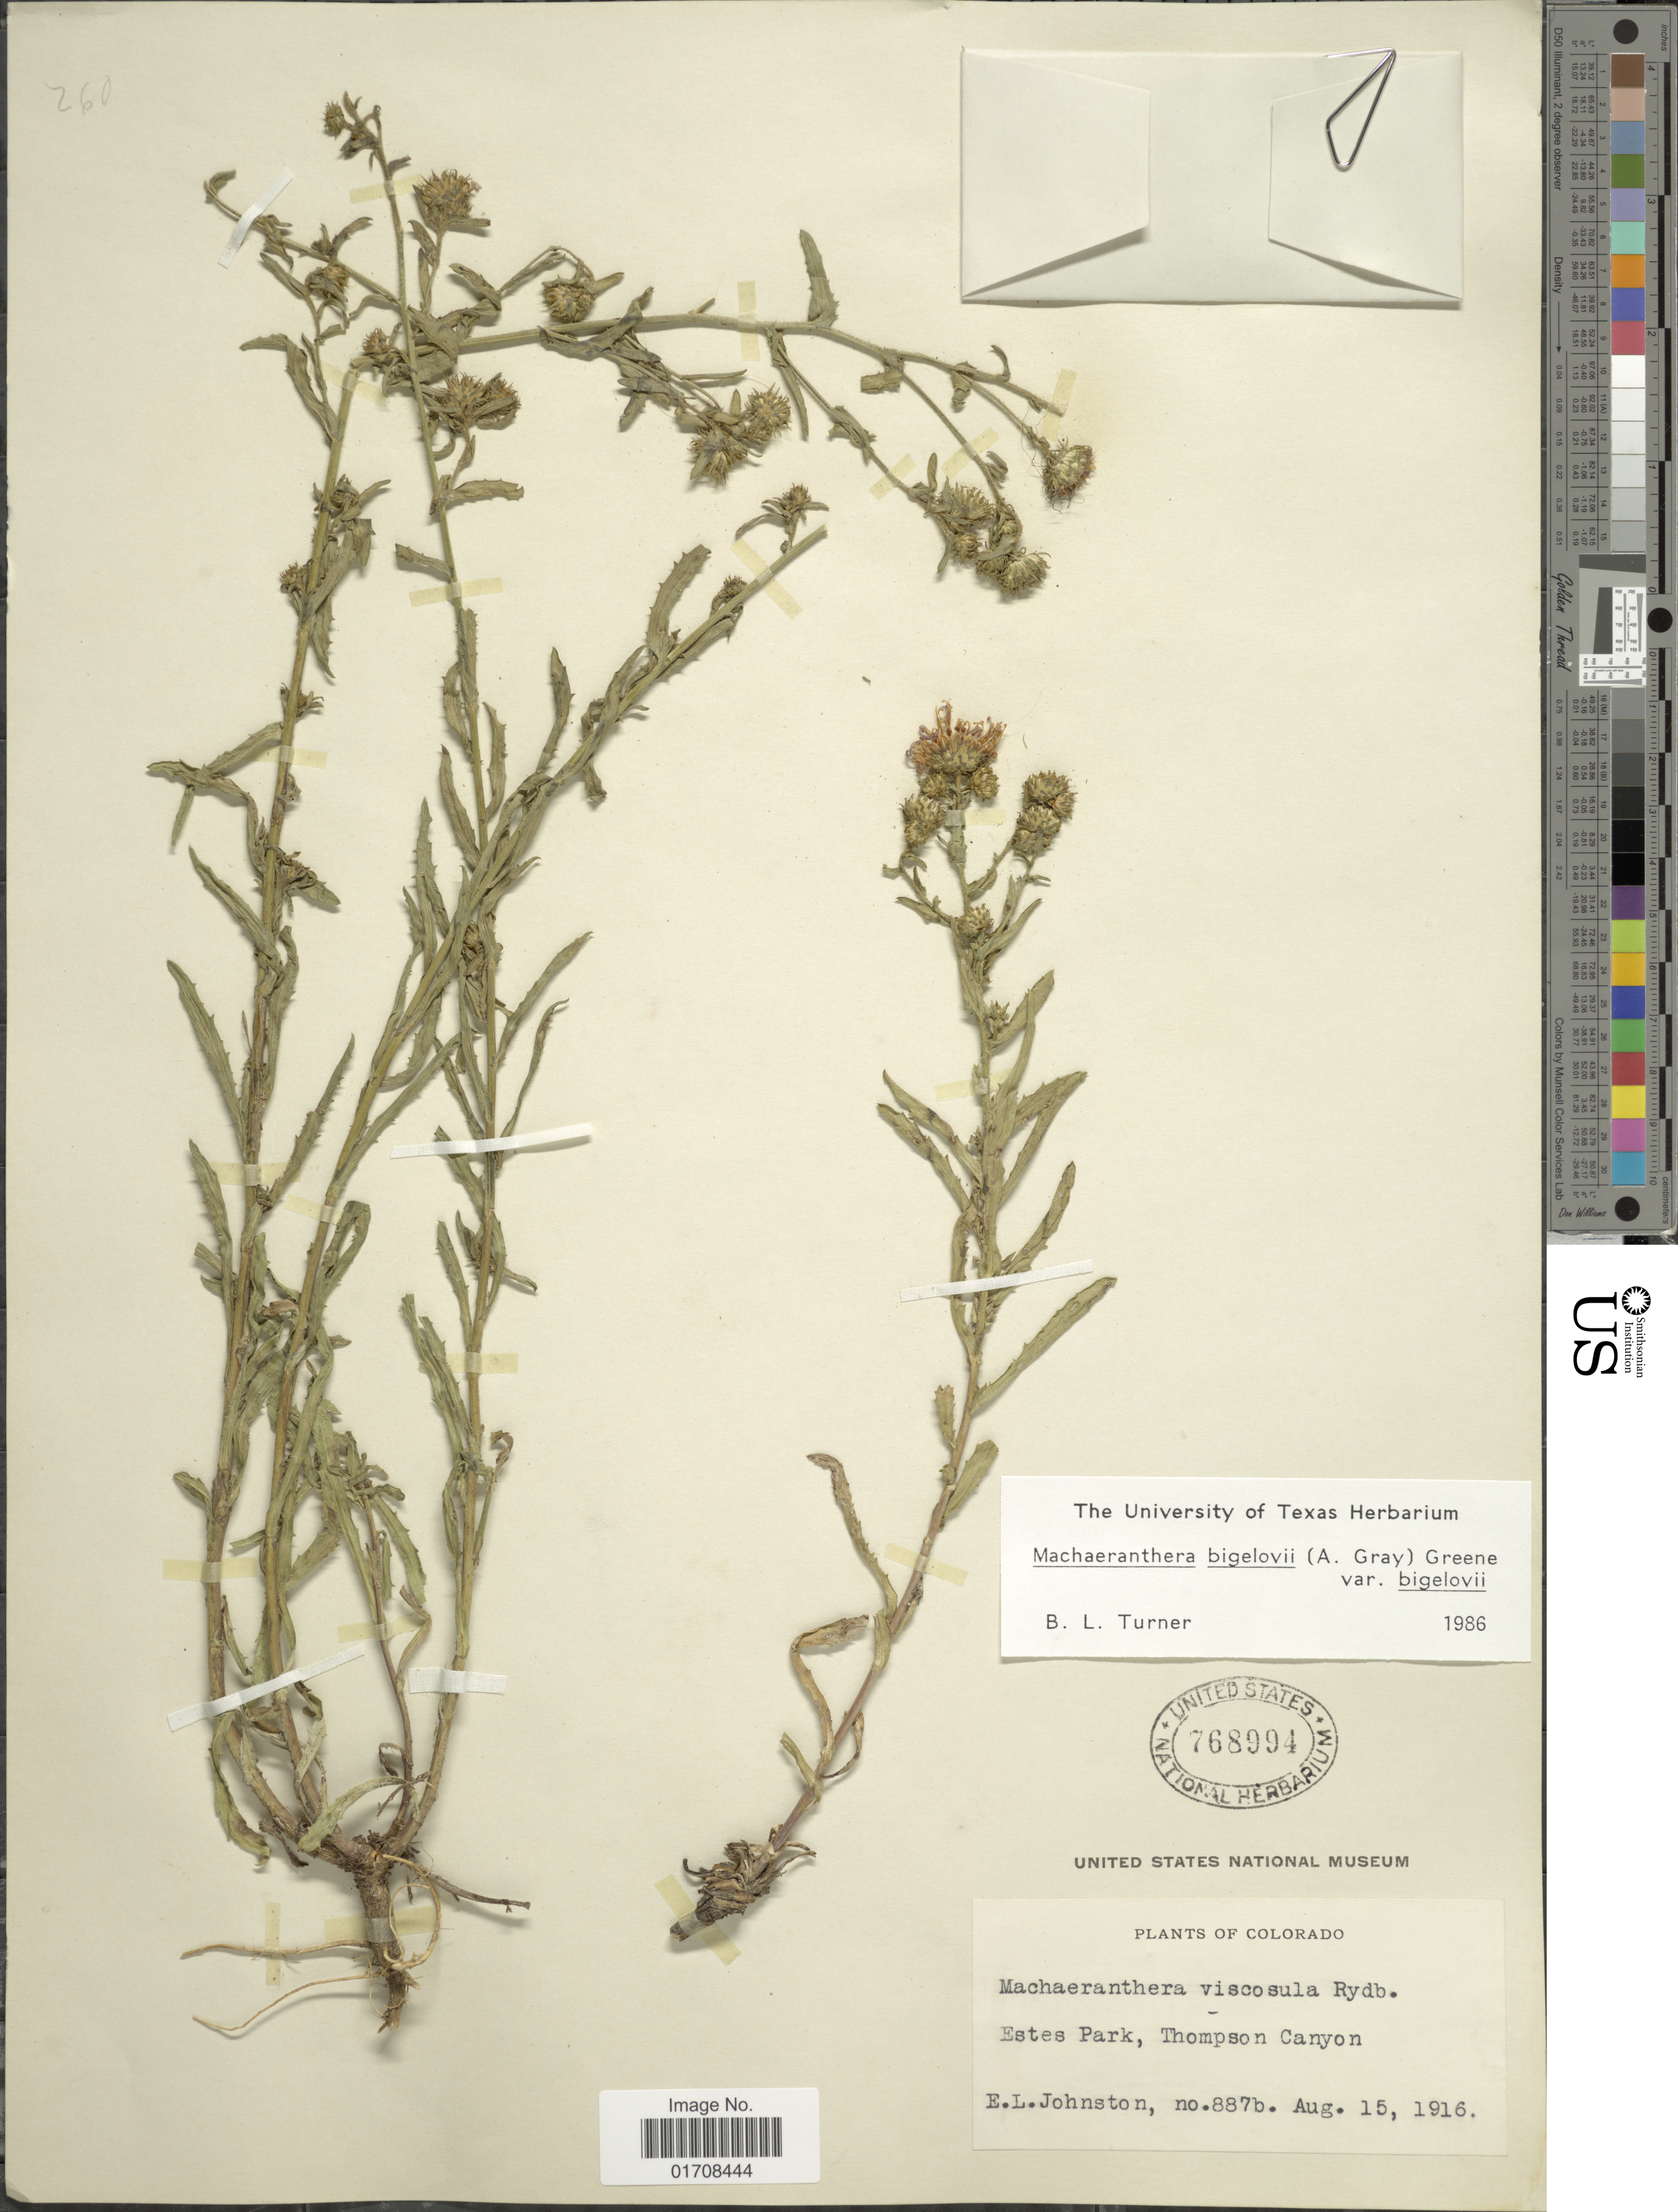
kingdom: Plantae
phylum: Tracheophyta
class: Magnoliopsida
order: Asterales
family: Asteraceae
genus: Machaeranthera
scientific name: Machaeranthera bigelovii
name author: (A. Gray) Greene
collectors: E. L. Johnston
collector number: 887b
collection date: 1916-08-15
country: United States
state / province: Colorado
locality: Estes Park, Thompson Canyon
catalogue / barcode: US 768994